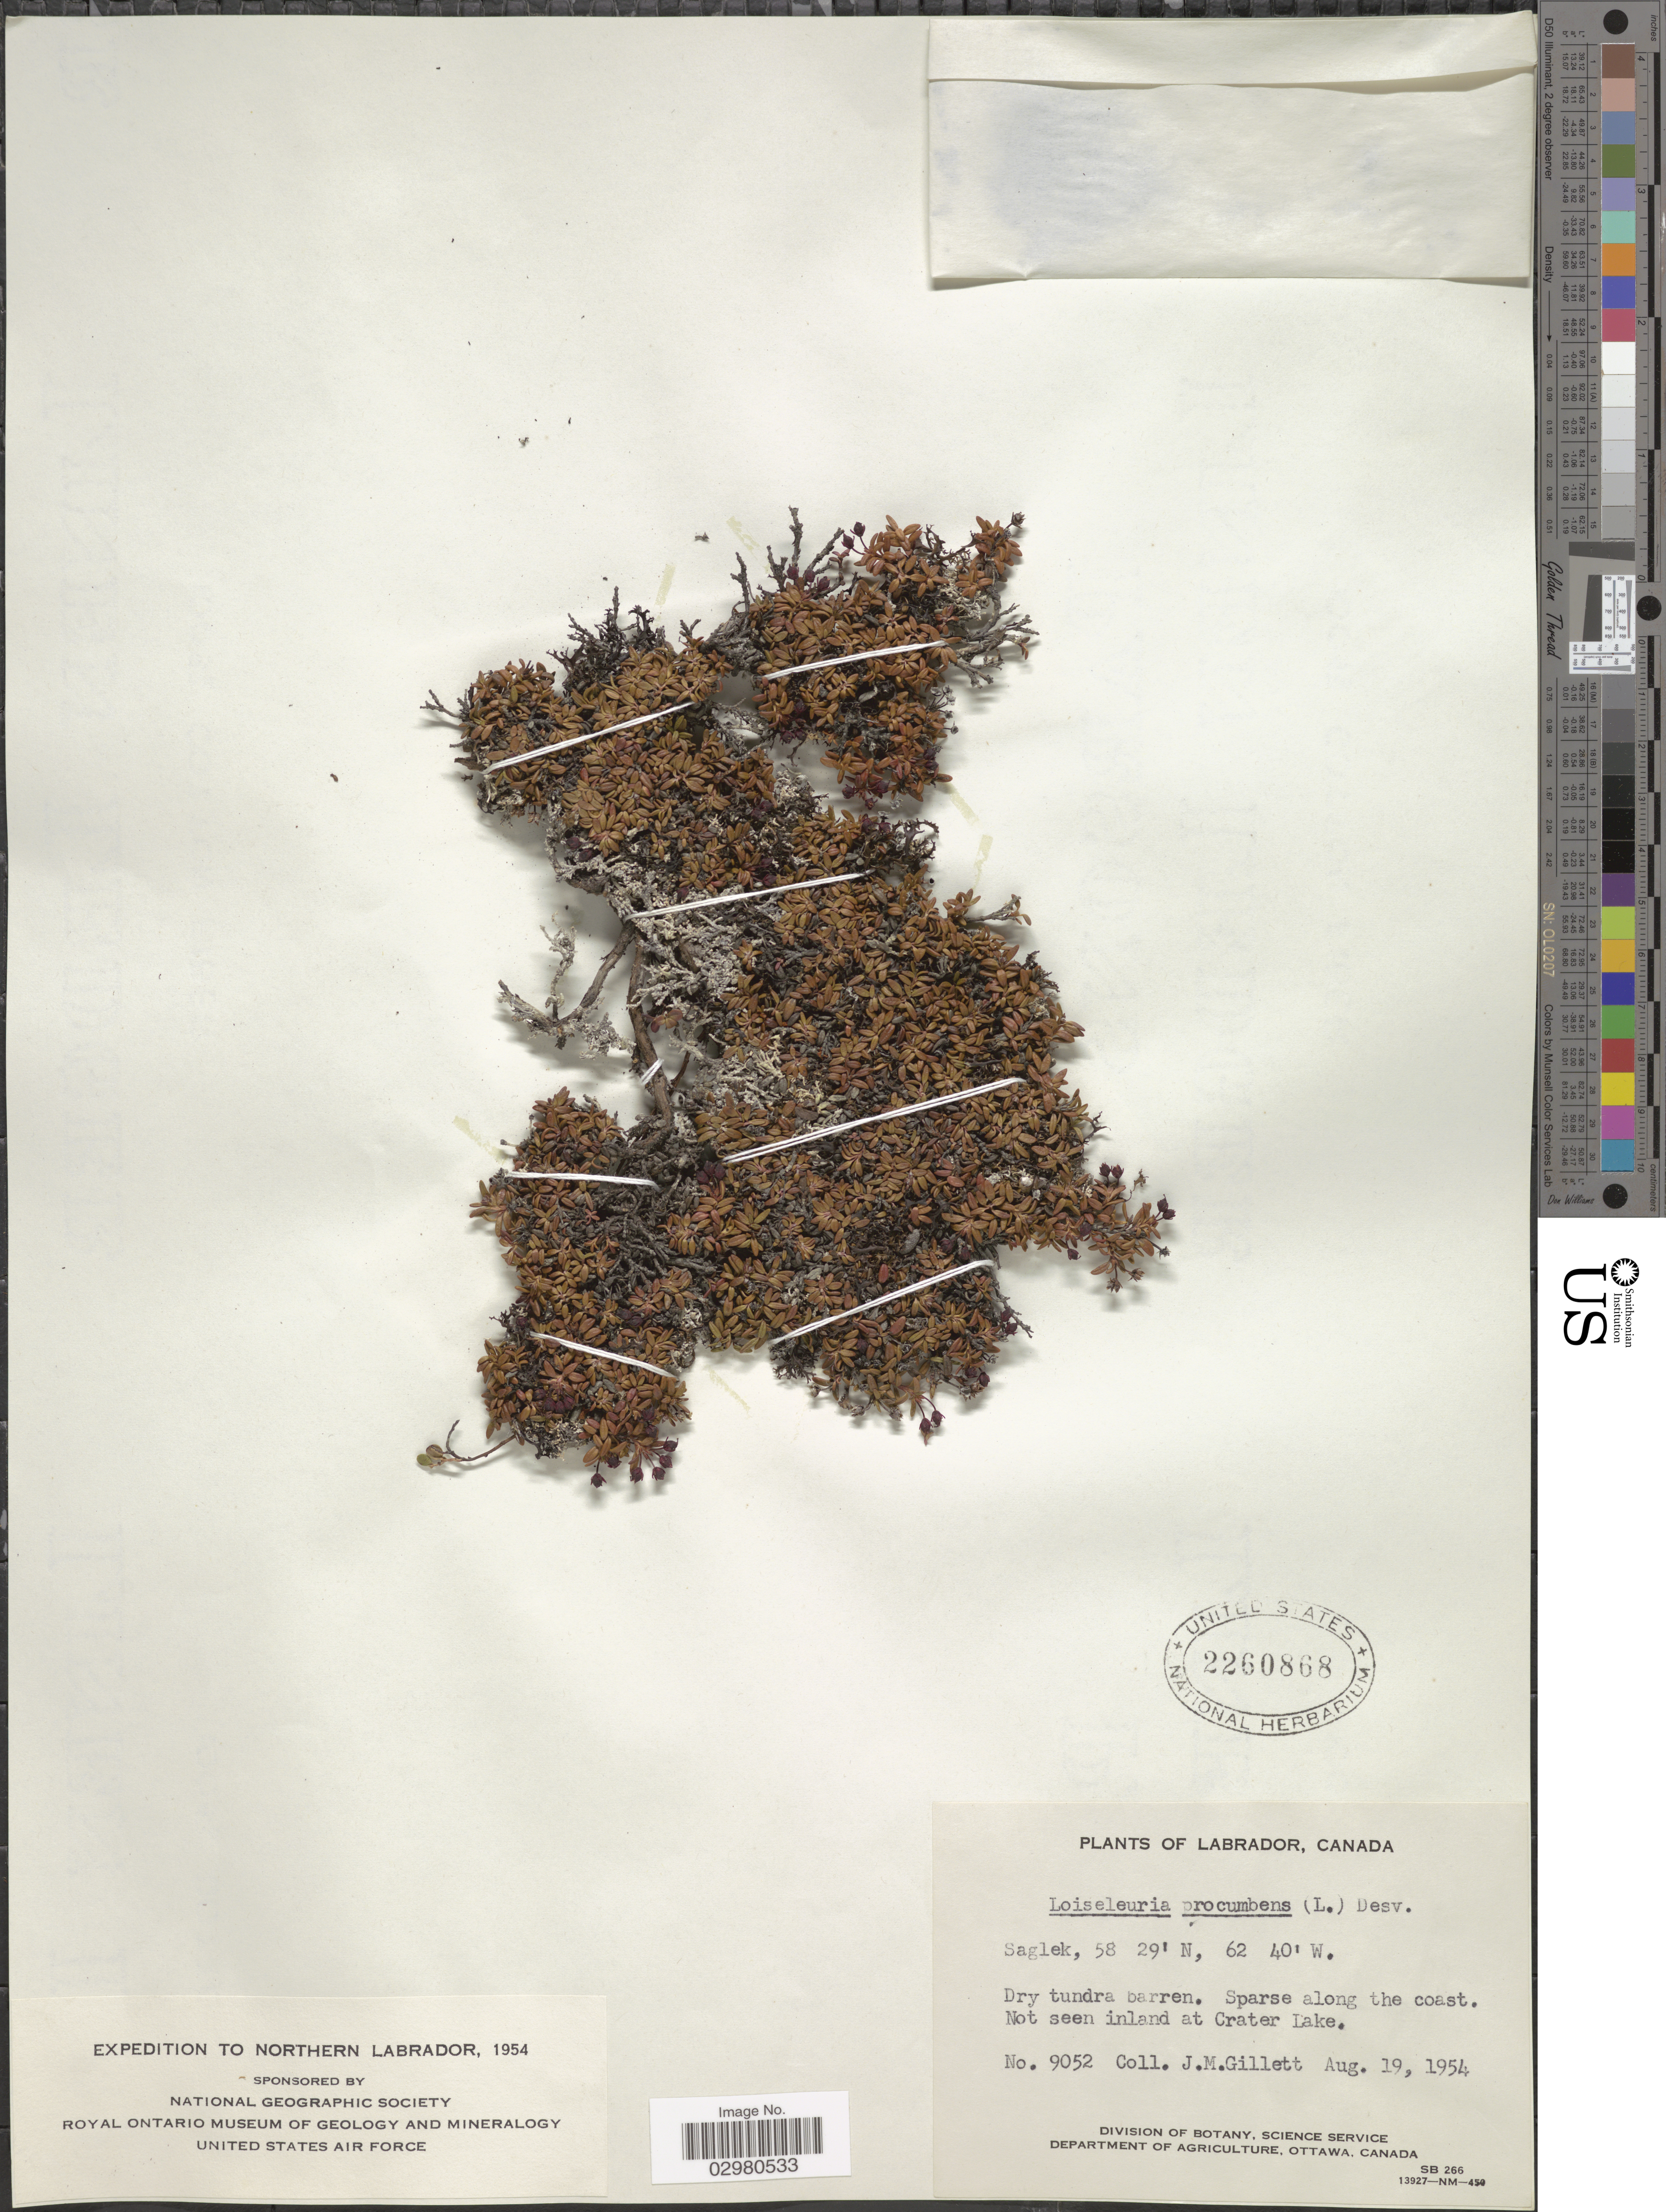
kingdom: Plantae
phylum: Tracheophyta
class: Magnoliopsida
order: Ericales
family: Ericaceae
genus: Loiseleuria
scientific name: Loiseleuria procumbens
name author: (L.) Desv.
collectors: J. M. Gillett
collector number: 9052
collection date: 1954-08-19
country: Canada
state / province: Newfoundland and Labrador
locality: Labrador. Sparse along the coast. Not seen inland at crater.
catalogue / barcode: US 2260868